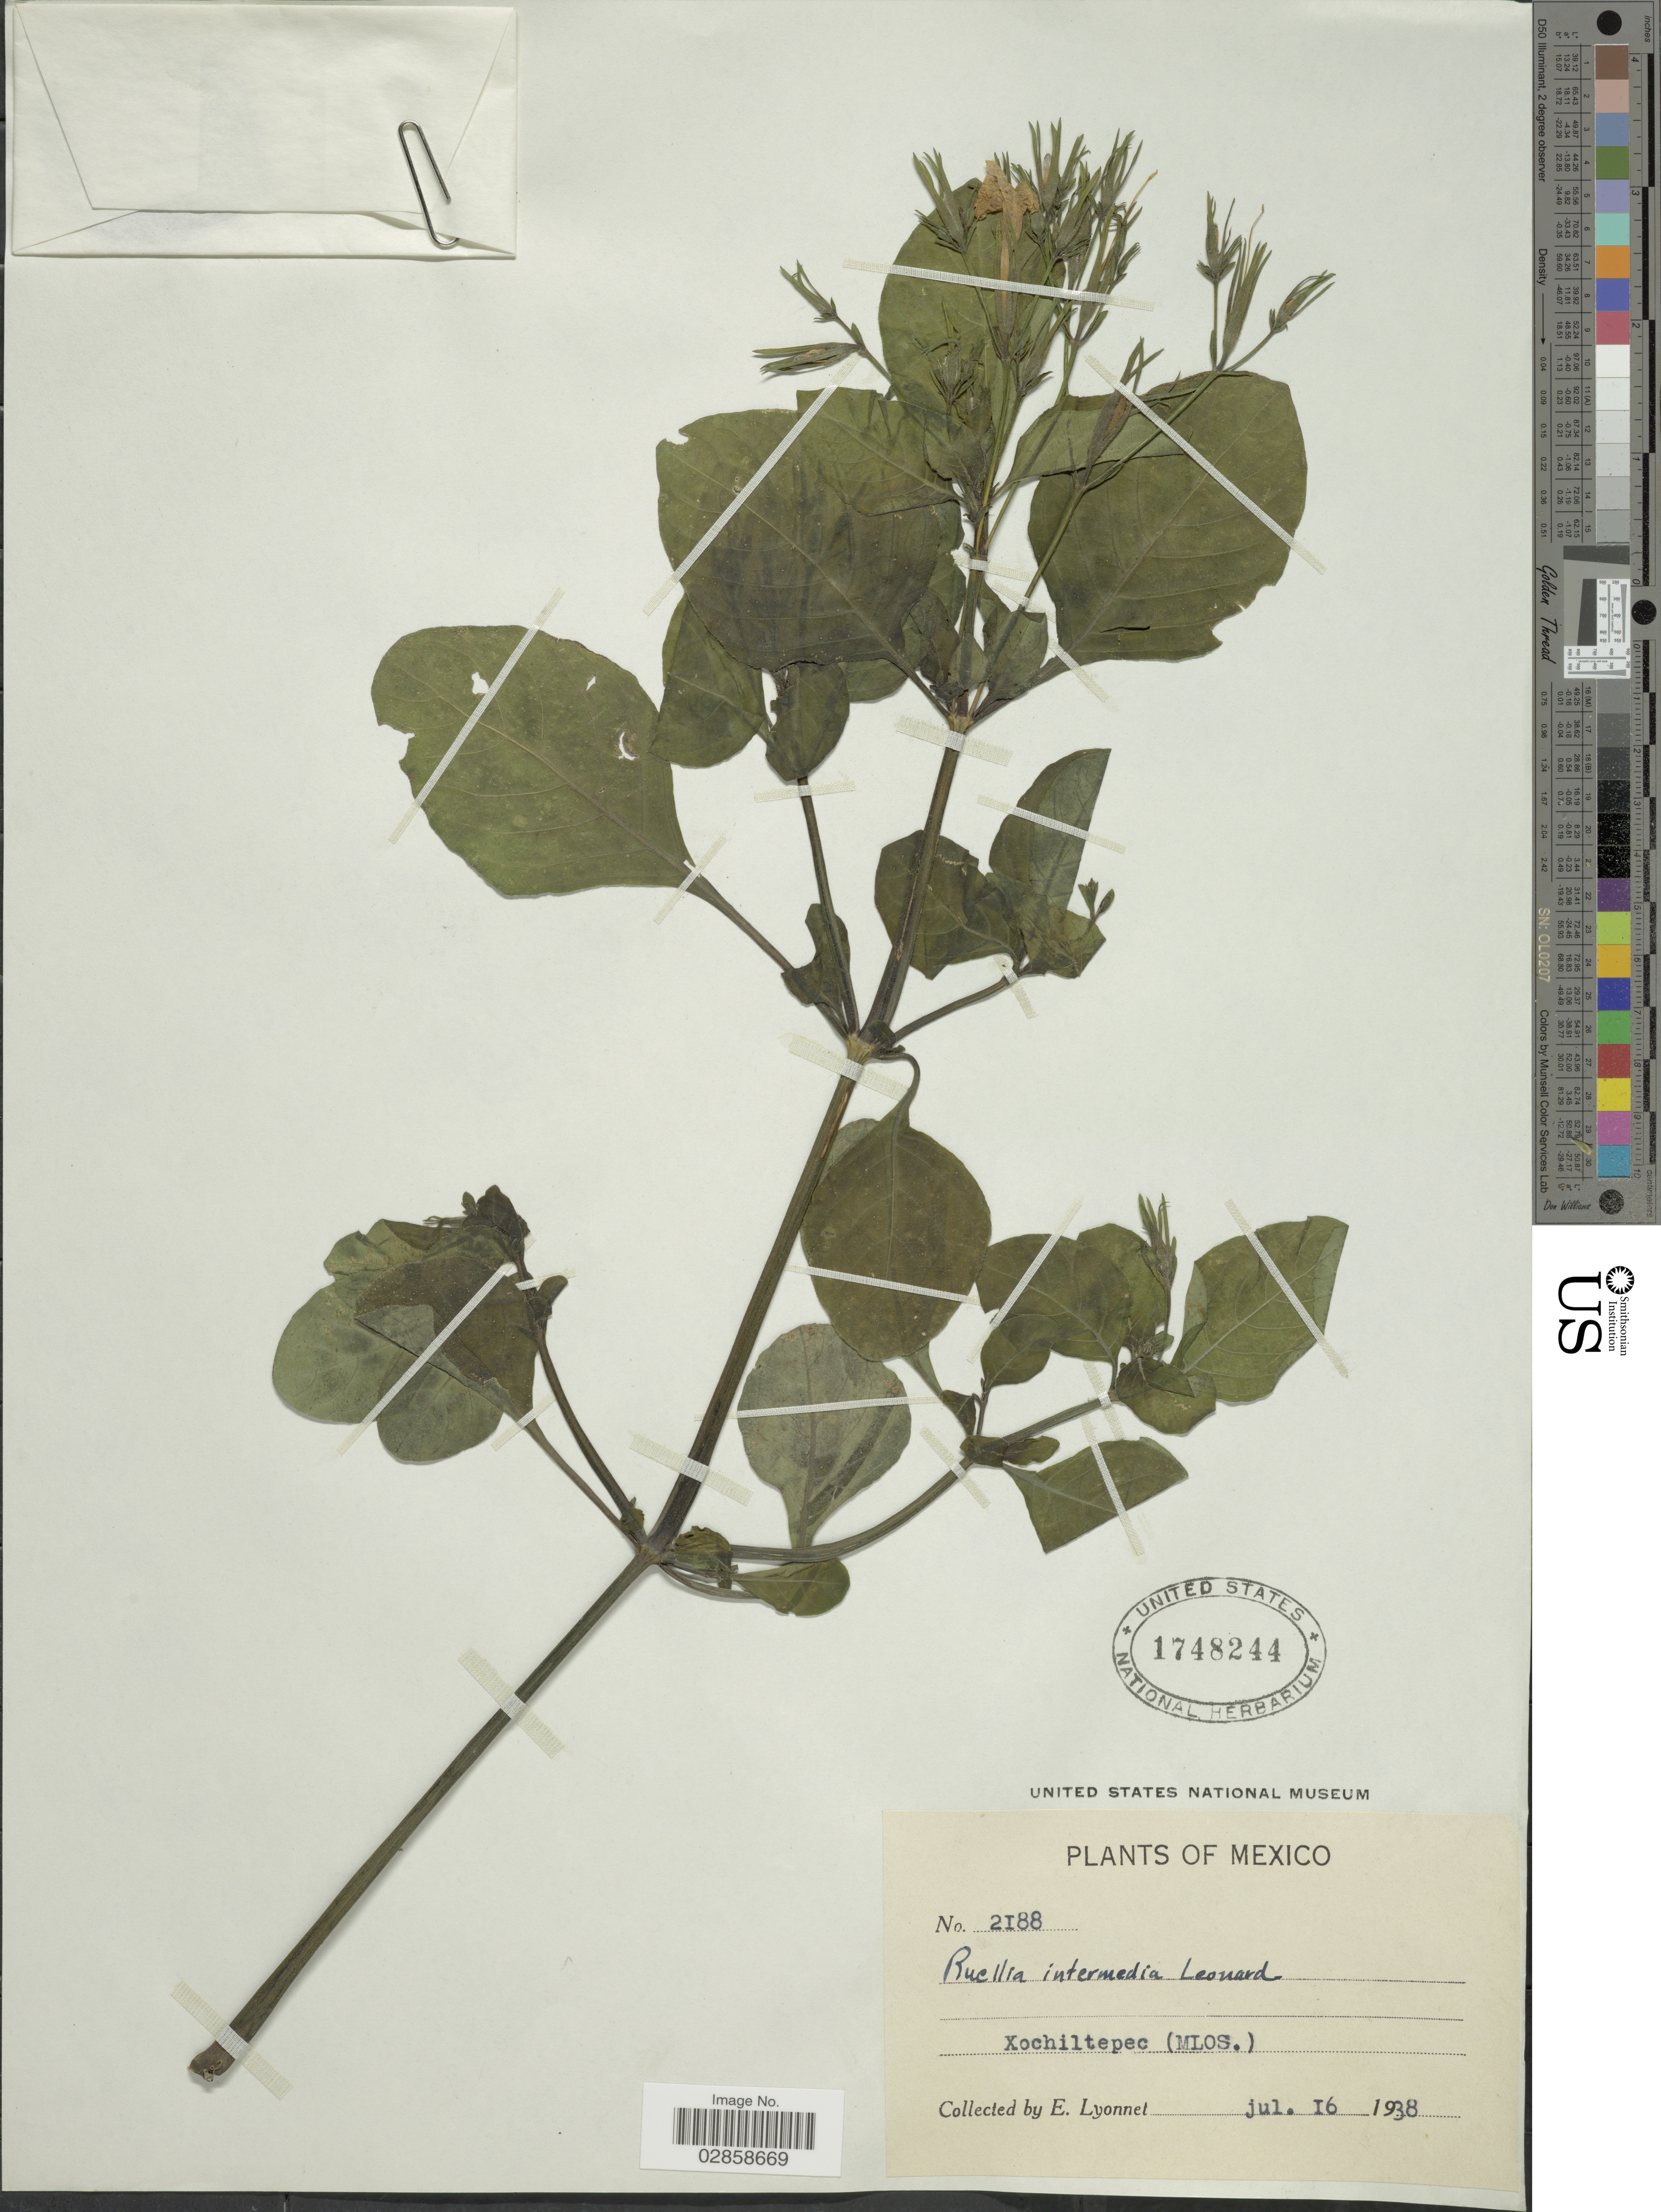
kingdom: Plantae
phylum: Tracheophyta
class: Magnoliopsida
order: Lamiales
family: Acanthaceae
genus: Ruellia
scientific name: Ruellia intermedia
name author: Leonard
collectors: E. Lyonnet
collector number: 2188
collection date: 1938-07-16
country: Mexico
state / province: Morelos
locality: Xochiltepec (Mlos.).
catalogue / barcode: US 1748244